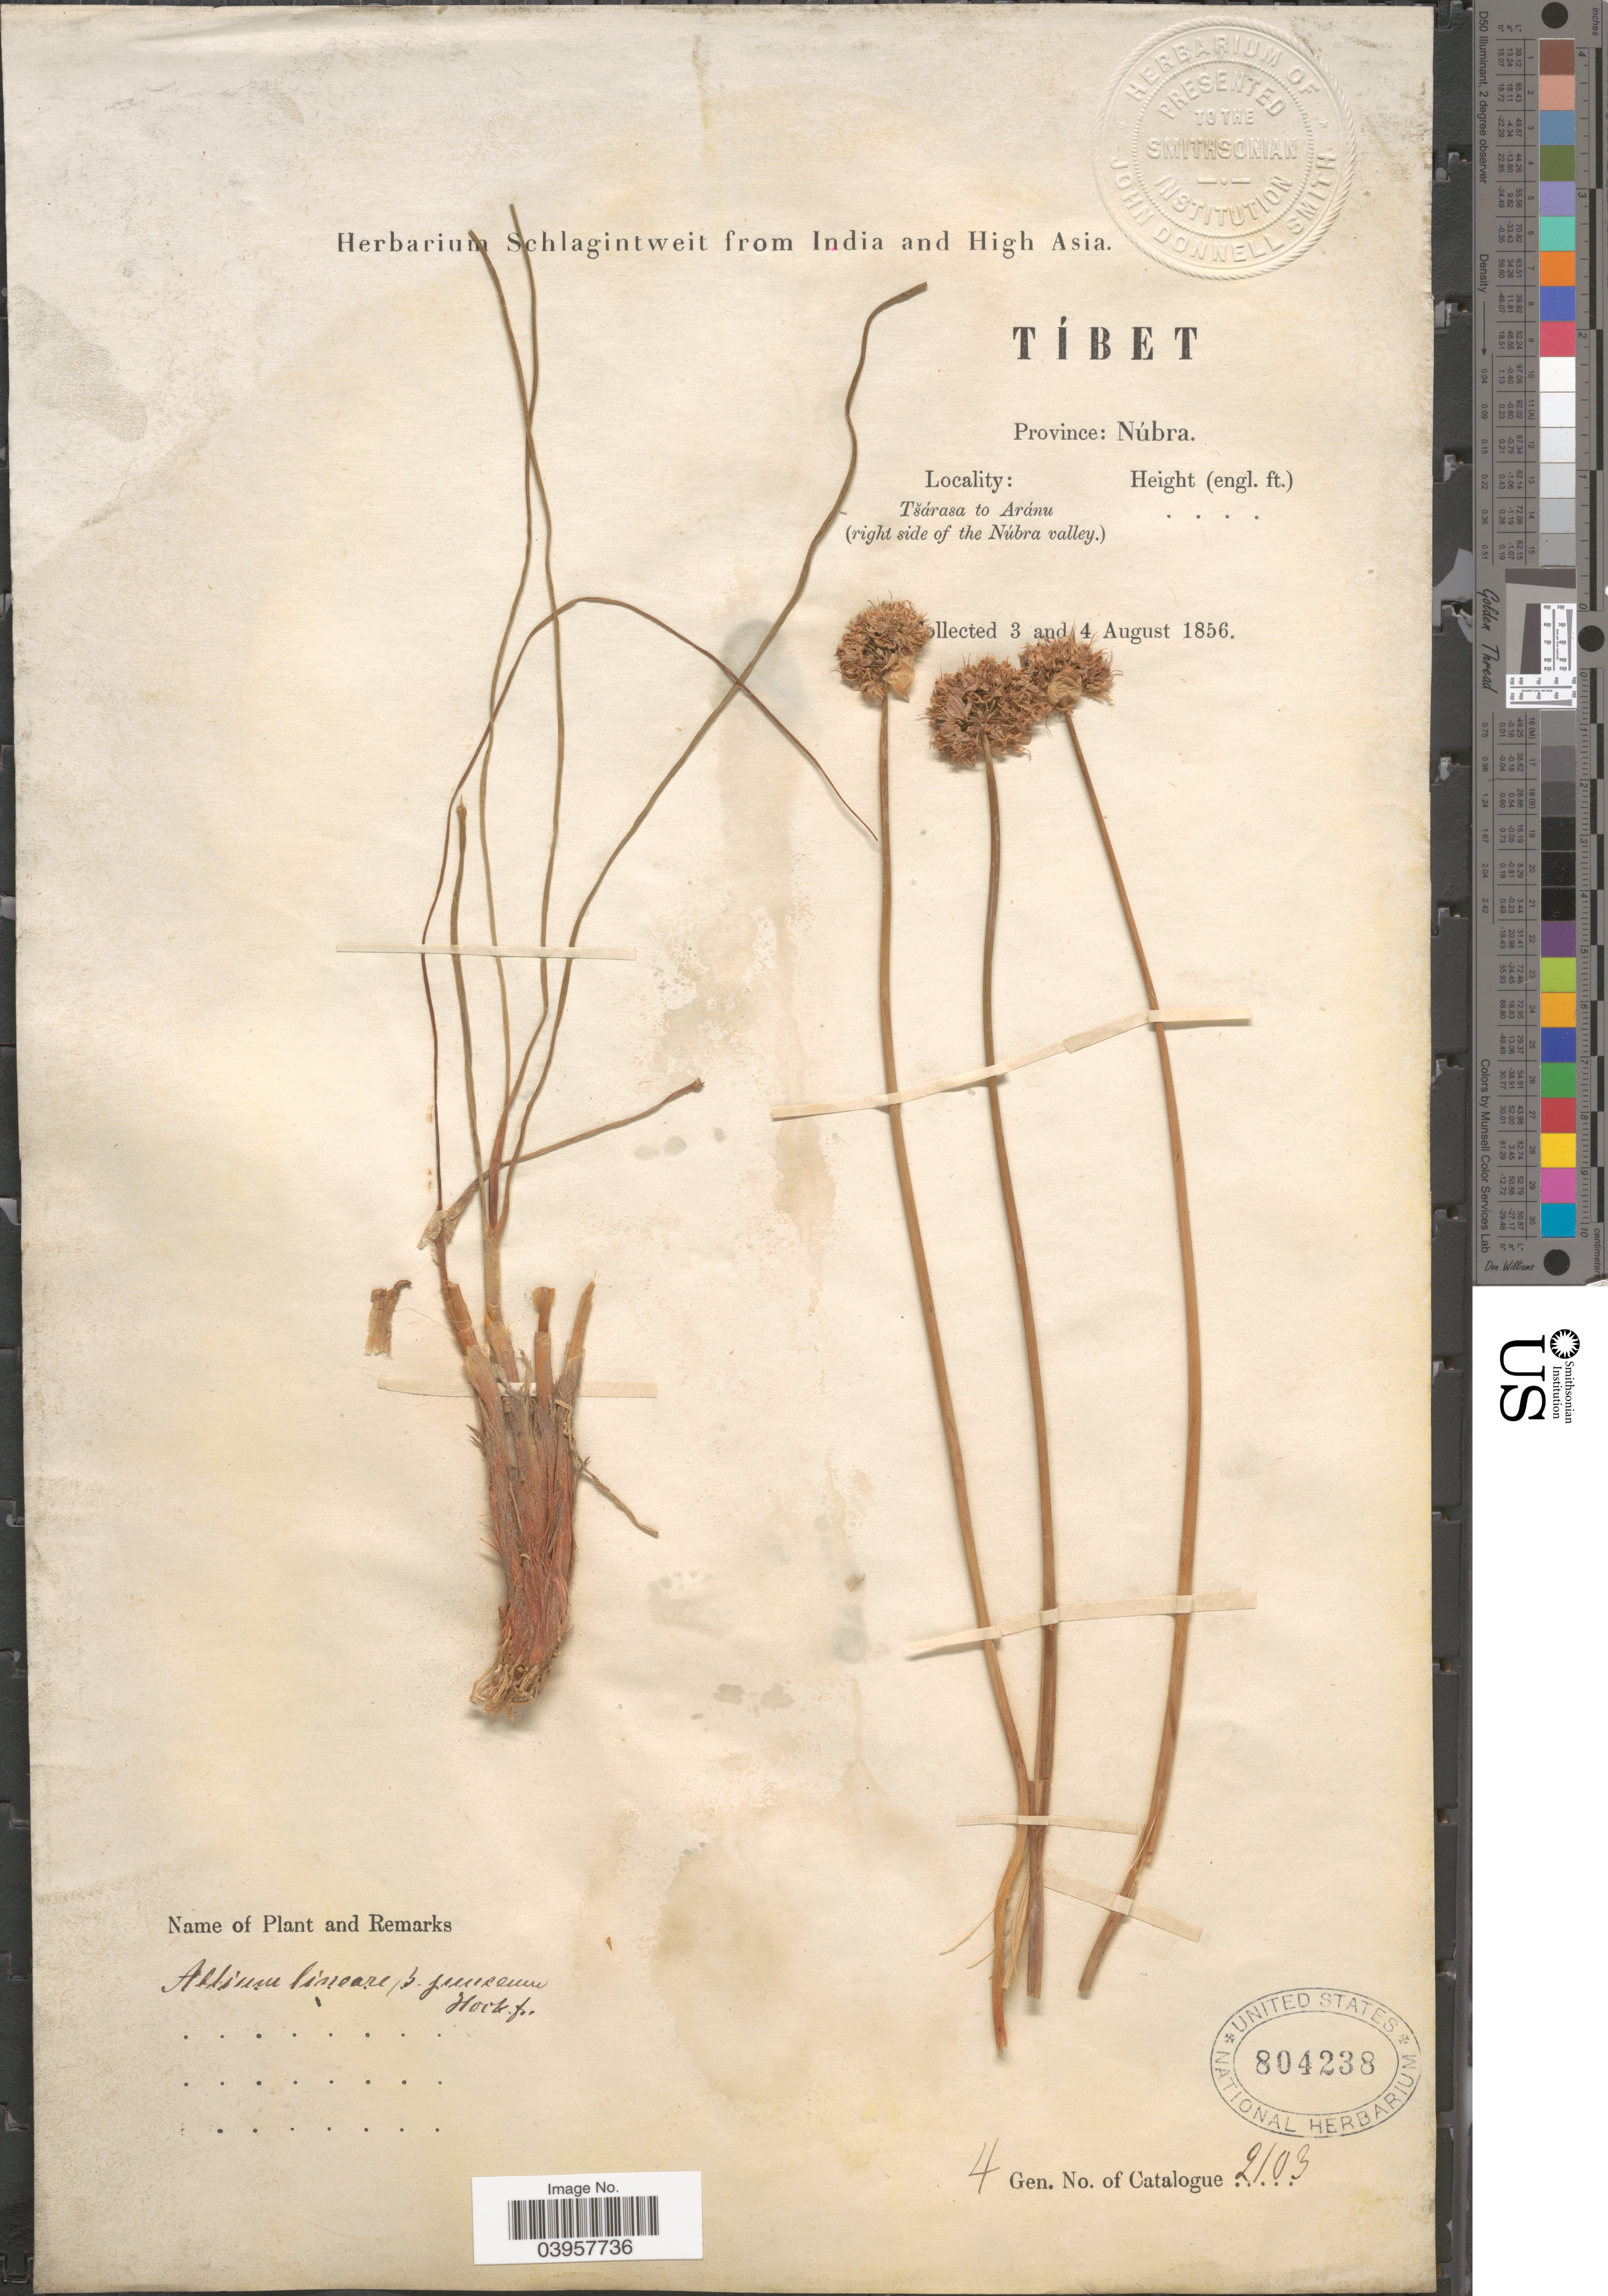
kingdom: Plantae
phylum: Tracheophyta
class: Liliopsida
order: Asparagales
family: Amaryllidaceae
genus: Allium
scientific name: Allium lineare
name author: L.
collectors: ex herb. Schlagintweit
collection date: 1856-08-03/1856-08-04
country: China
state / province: Xizang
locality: Tíbet. Province: Núbara. Tsárasa to Aránu (right side of the Núbra valley.).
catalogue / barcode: US 804238